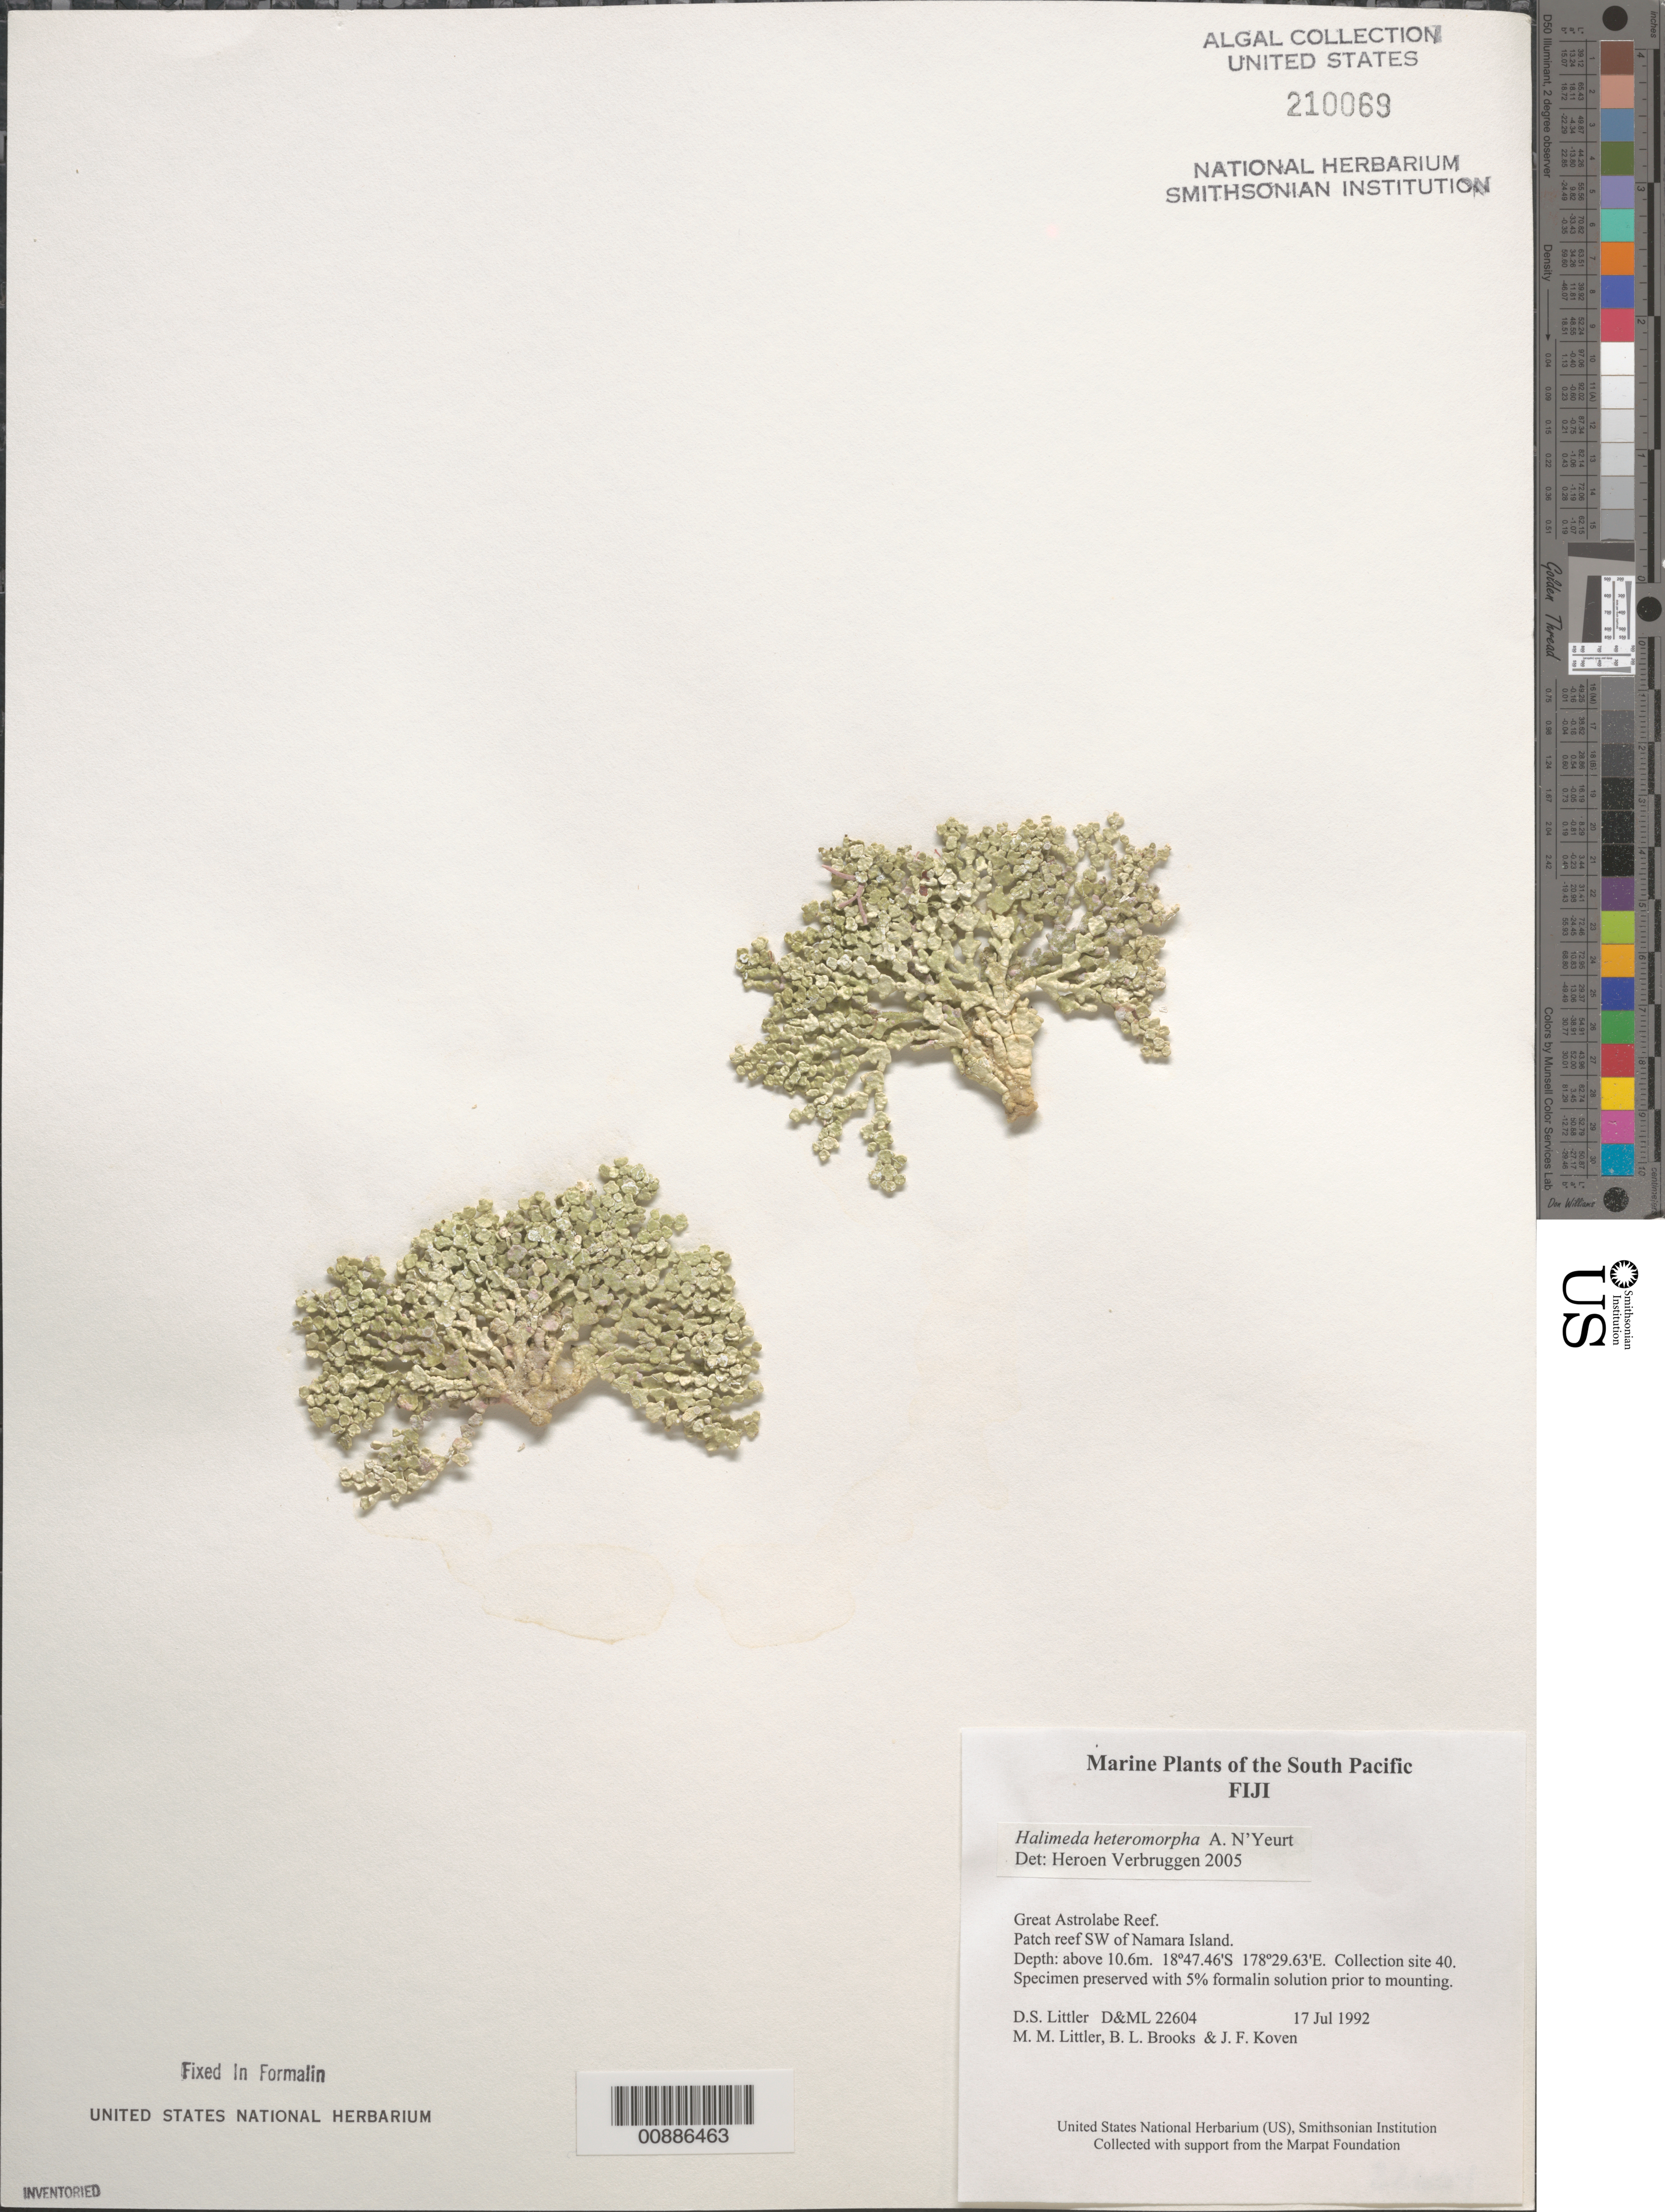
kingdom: Plantae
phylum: Chlorophyta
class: Ulvophyceae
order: Bryopsidales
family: Halimedaceae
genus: Halimeda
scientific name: Halimeda heteromorpha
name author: N'Yeurt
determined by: Verbruggen, H.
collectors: D. S. Littler, M. M. Littler, B. Brooks & J. Koven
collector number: D&ML 22604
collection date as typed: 17 Jul 1992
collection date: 1992-07-17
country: Fiji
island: Great Astrolabe Reef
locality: Great Astrolabe Reef, patch reef southwest of Namara Island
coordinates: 18 47.46'S, 178 29.63'E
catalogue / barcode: US 210069